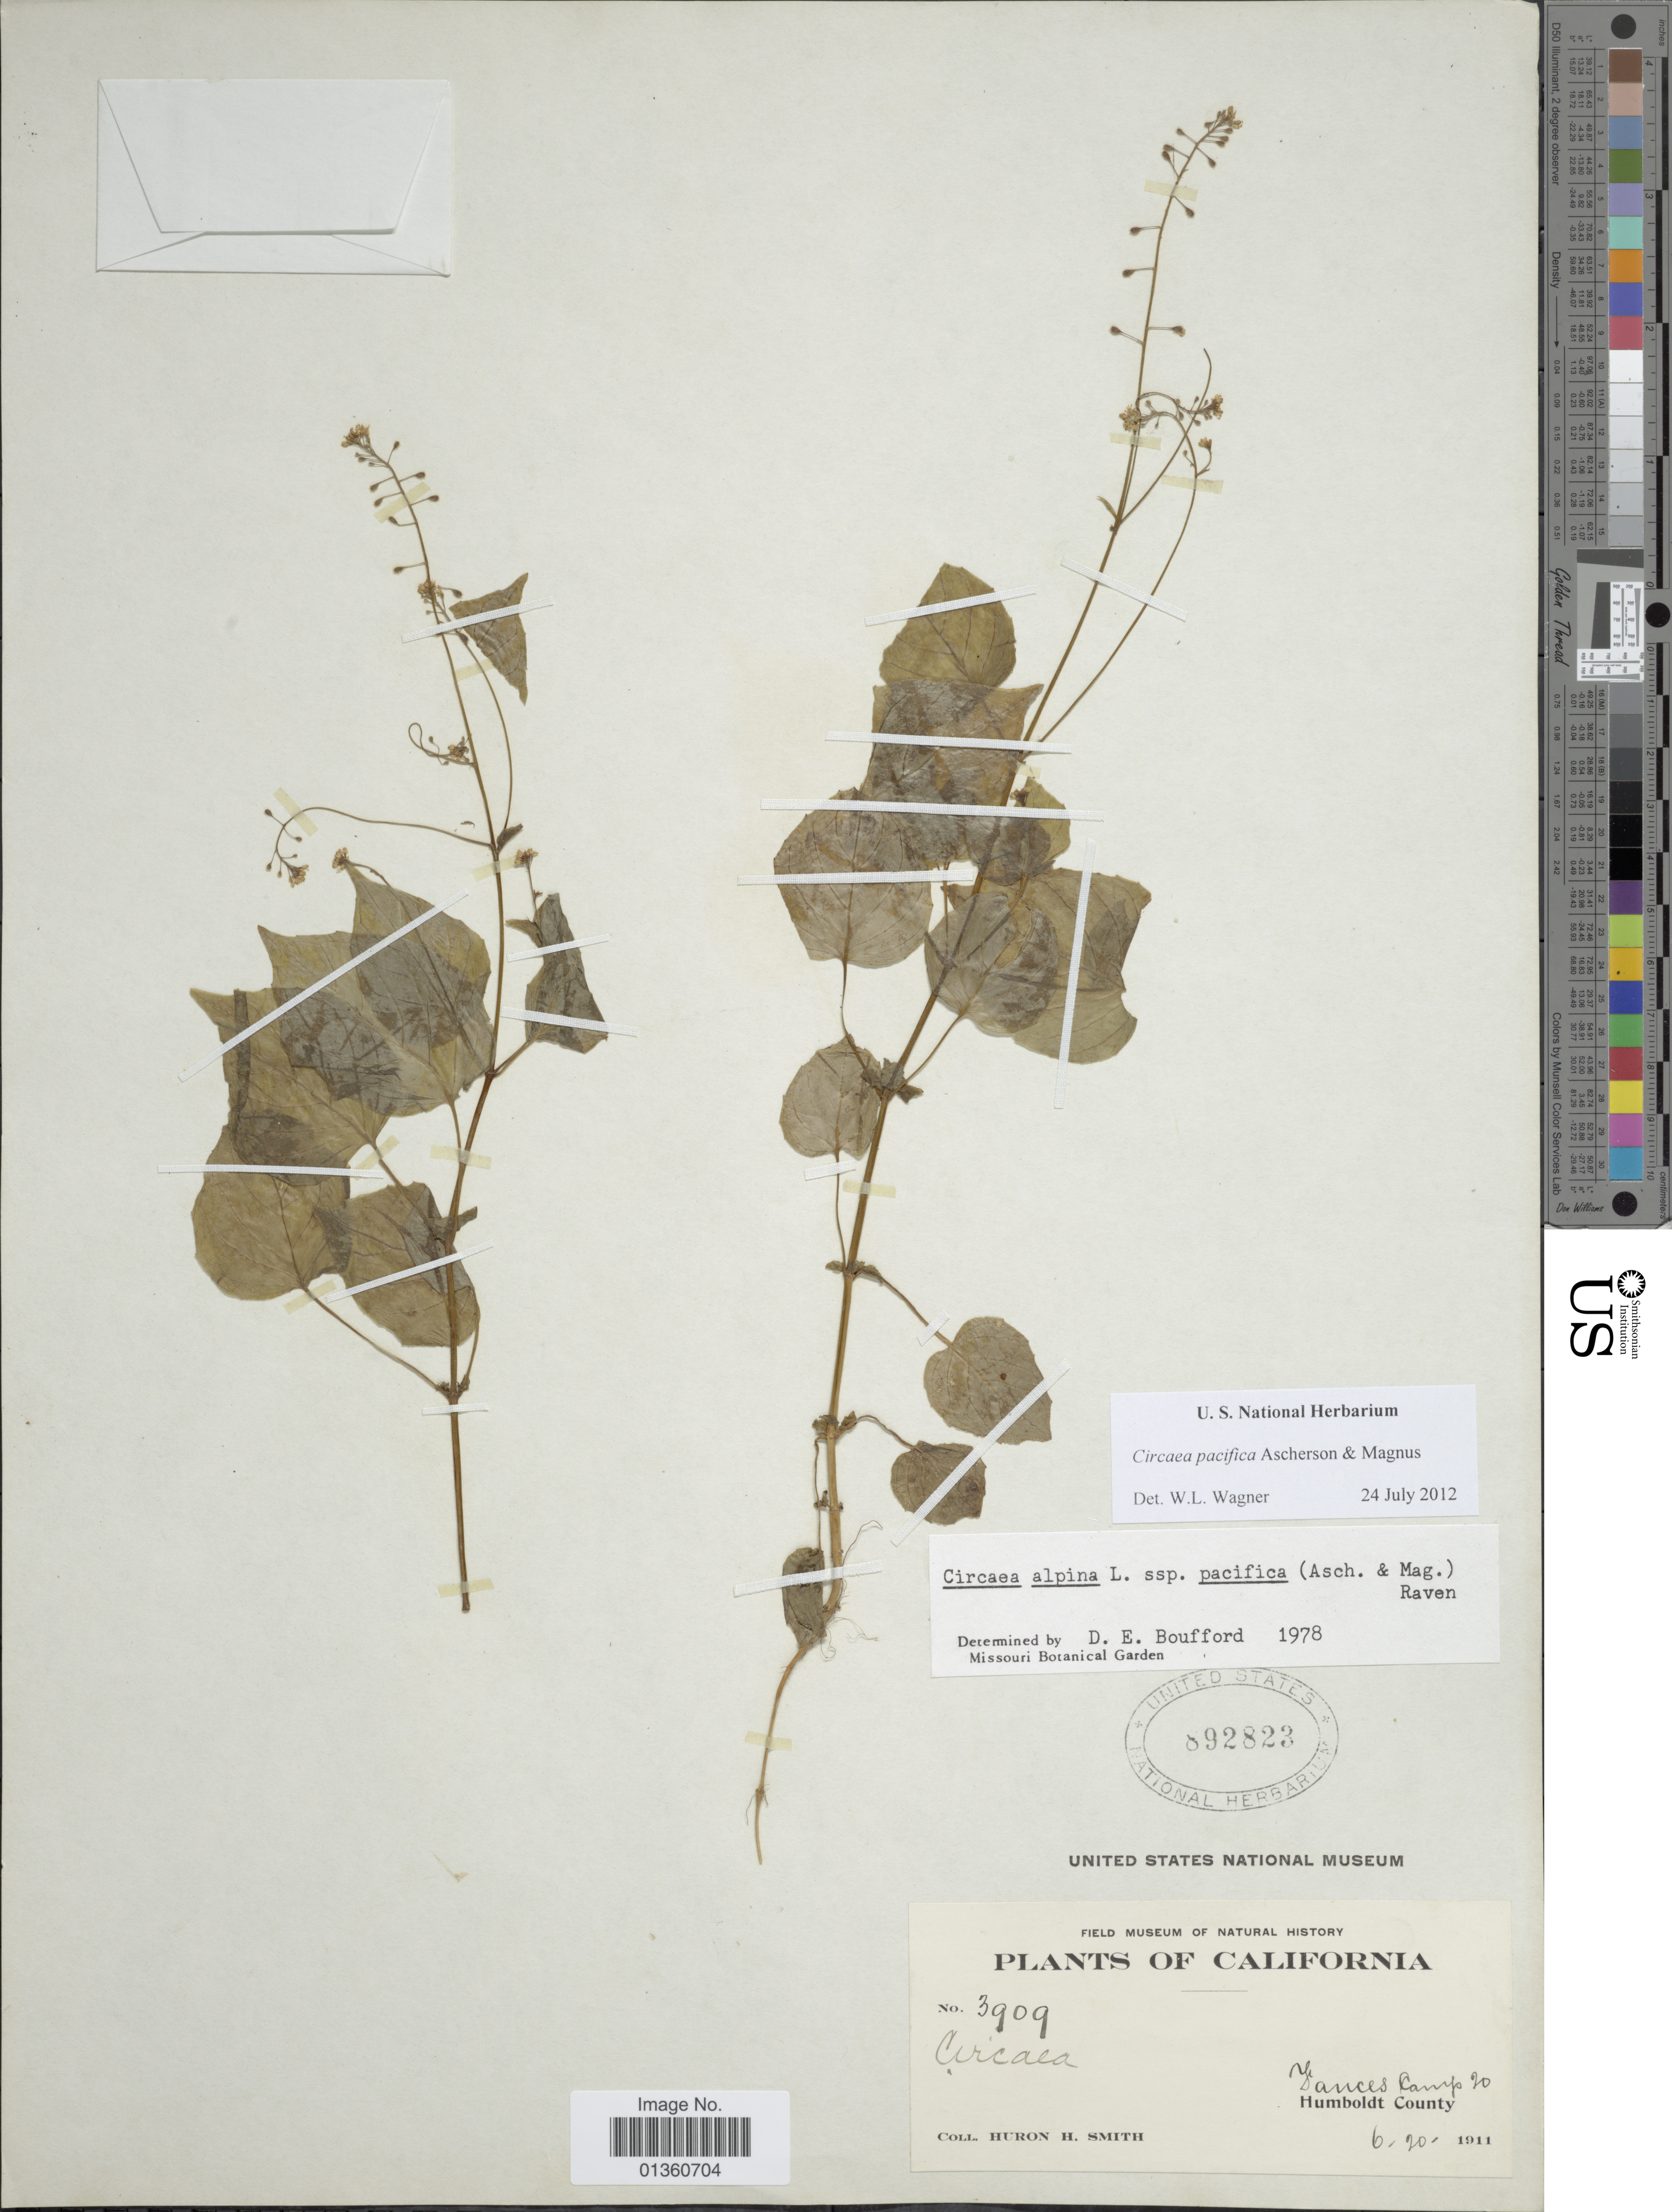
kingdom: Plantae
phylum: Tracheophyta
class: Magnoliopsida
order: Myrtales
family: Onagraceae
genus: Circaea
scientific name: Circaea pacifica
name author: Asch. & Magnus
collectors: Huron H. Smith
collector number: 3909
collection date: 1911-06-20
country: United States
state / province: California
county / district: Humboldt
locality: Vances Camp 20.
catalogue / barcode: US 892823